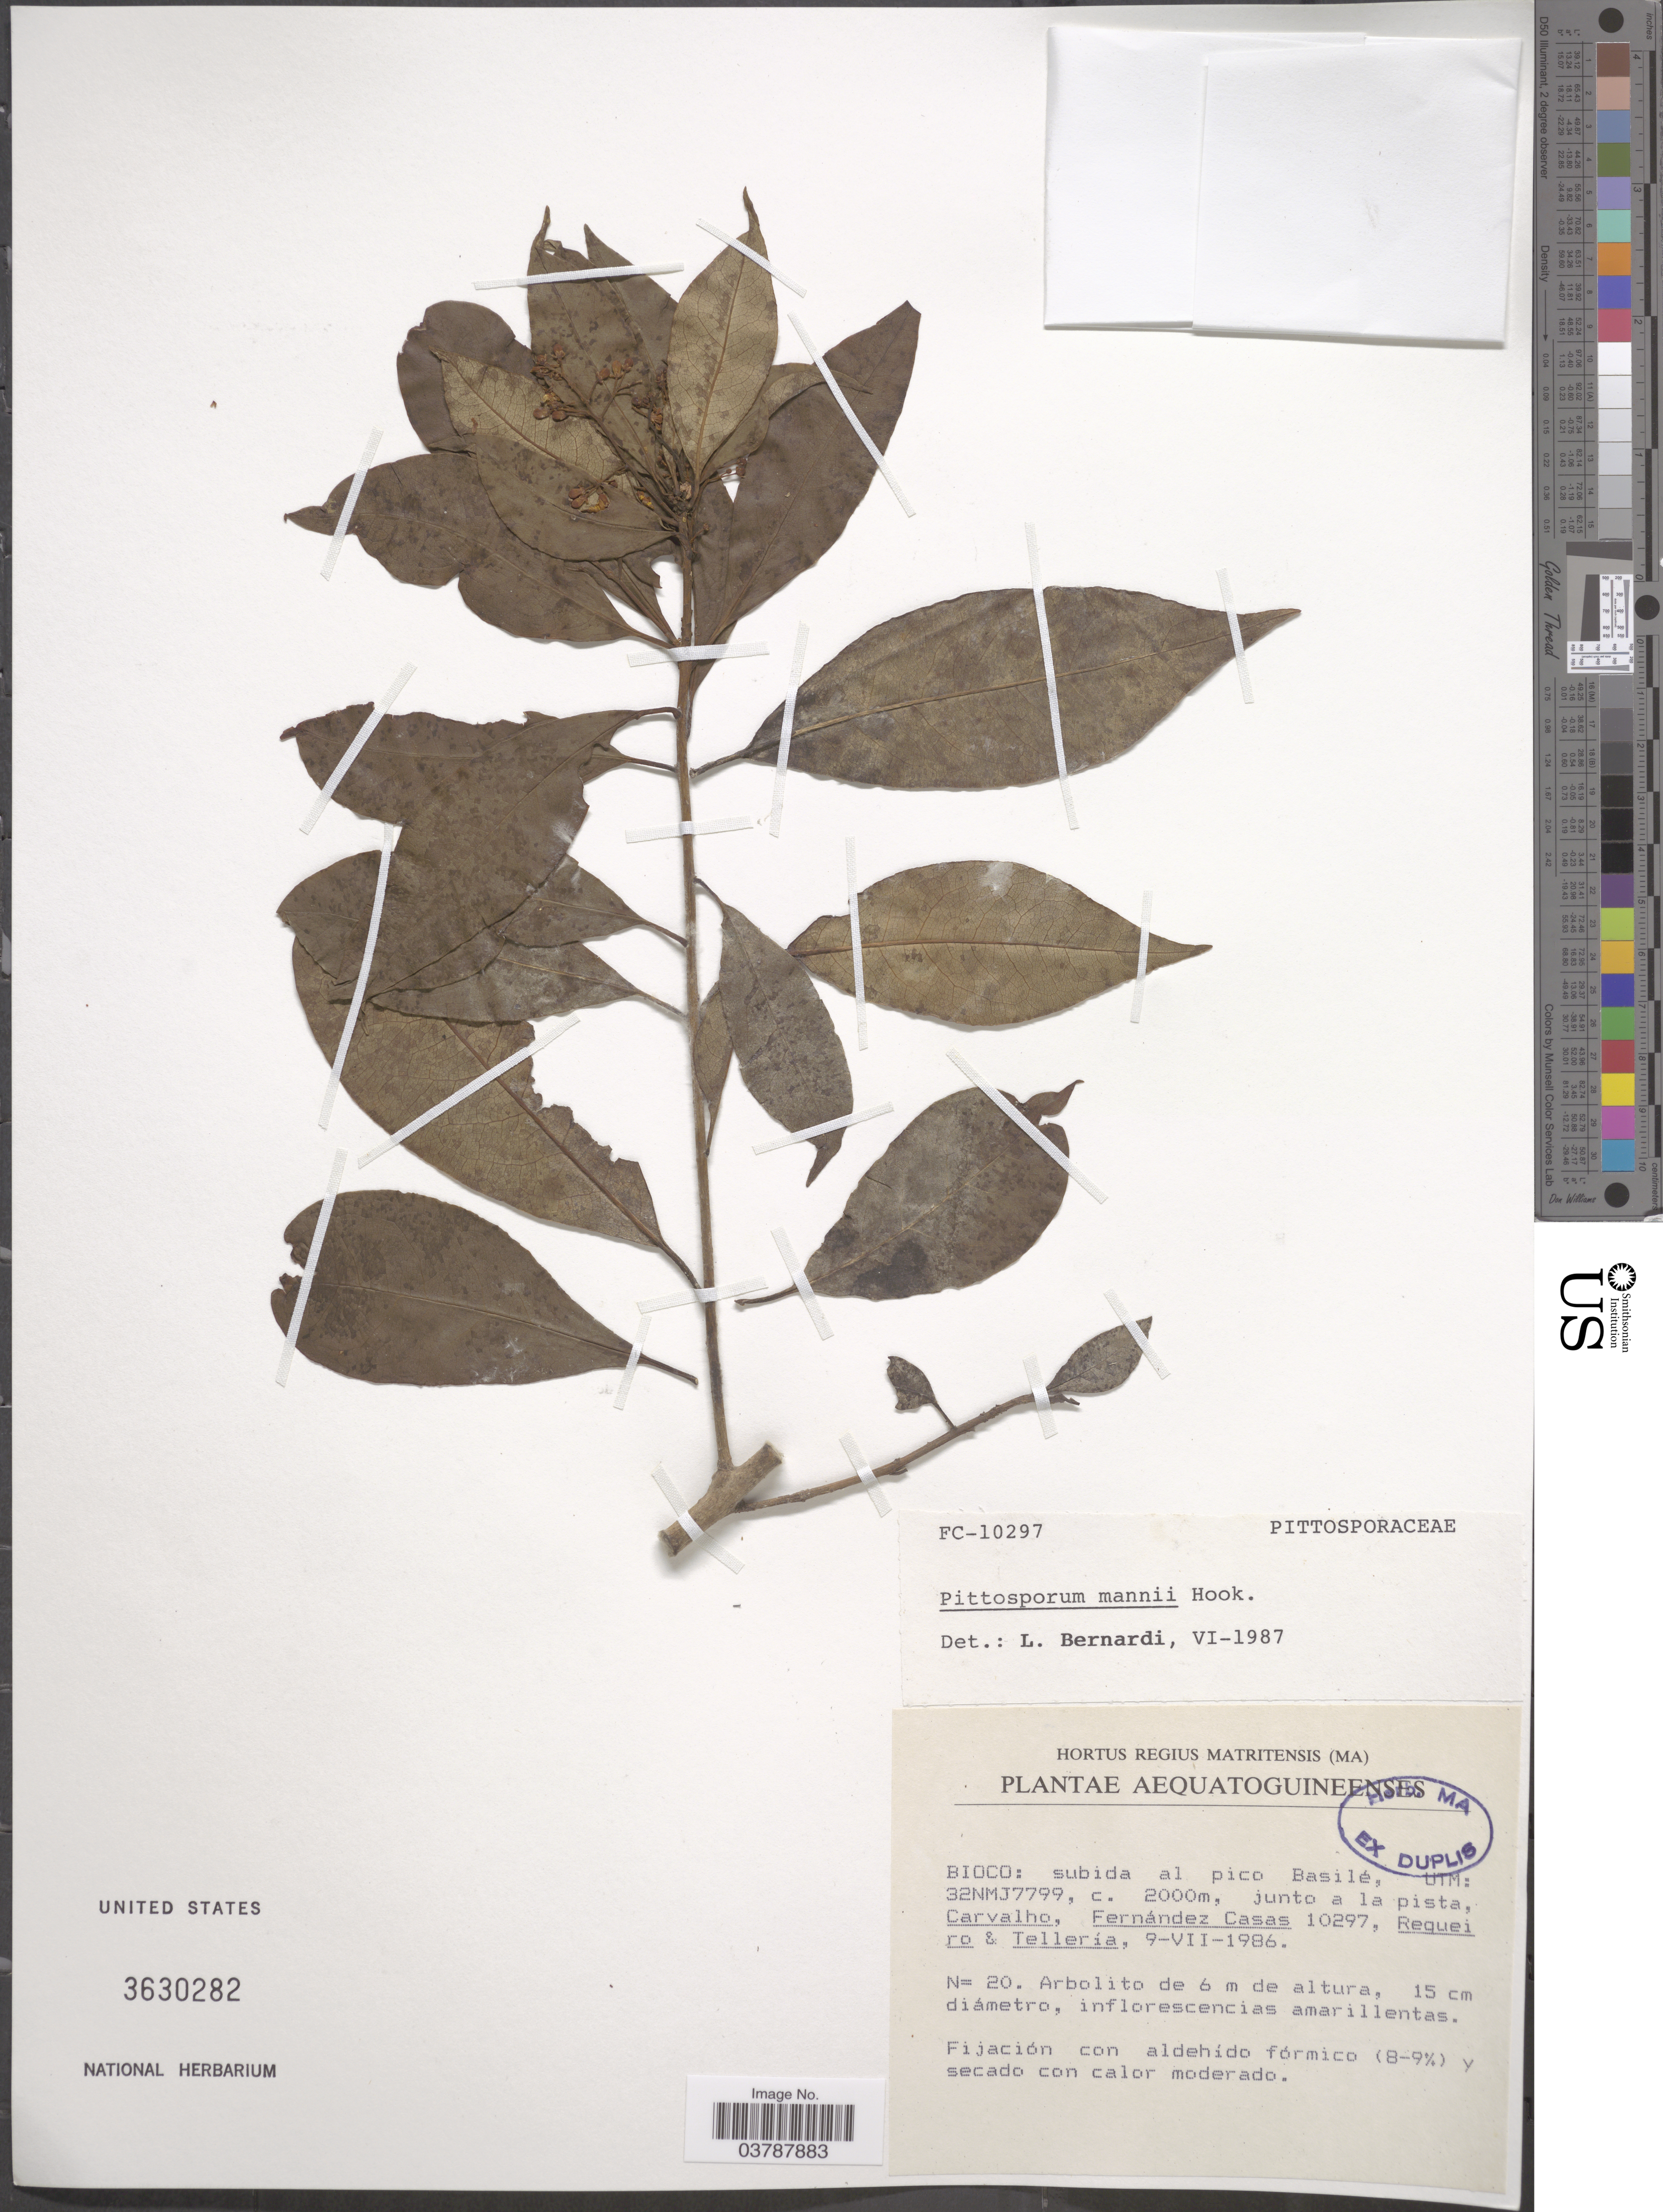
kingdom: Plantae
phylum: Tracheophyta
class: Magnoliopsida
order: Apiales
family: Pittosporaceae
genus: Pittosporum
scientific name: Pittosporum mannii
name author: Hook. f.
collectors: Carvalho, --, F. Casas, Requeiro, -- & -. Telleria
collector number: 10297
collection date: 1986-07-09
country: Equatorial Guinea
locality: Bioco: subida al pico Basilé, UTM: 32NMJ7799.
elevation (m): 2000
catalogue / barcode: US 3630282